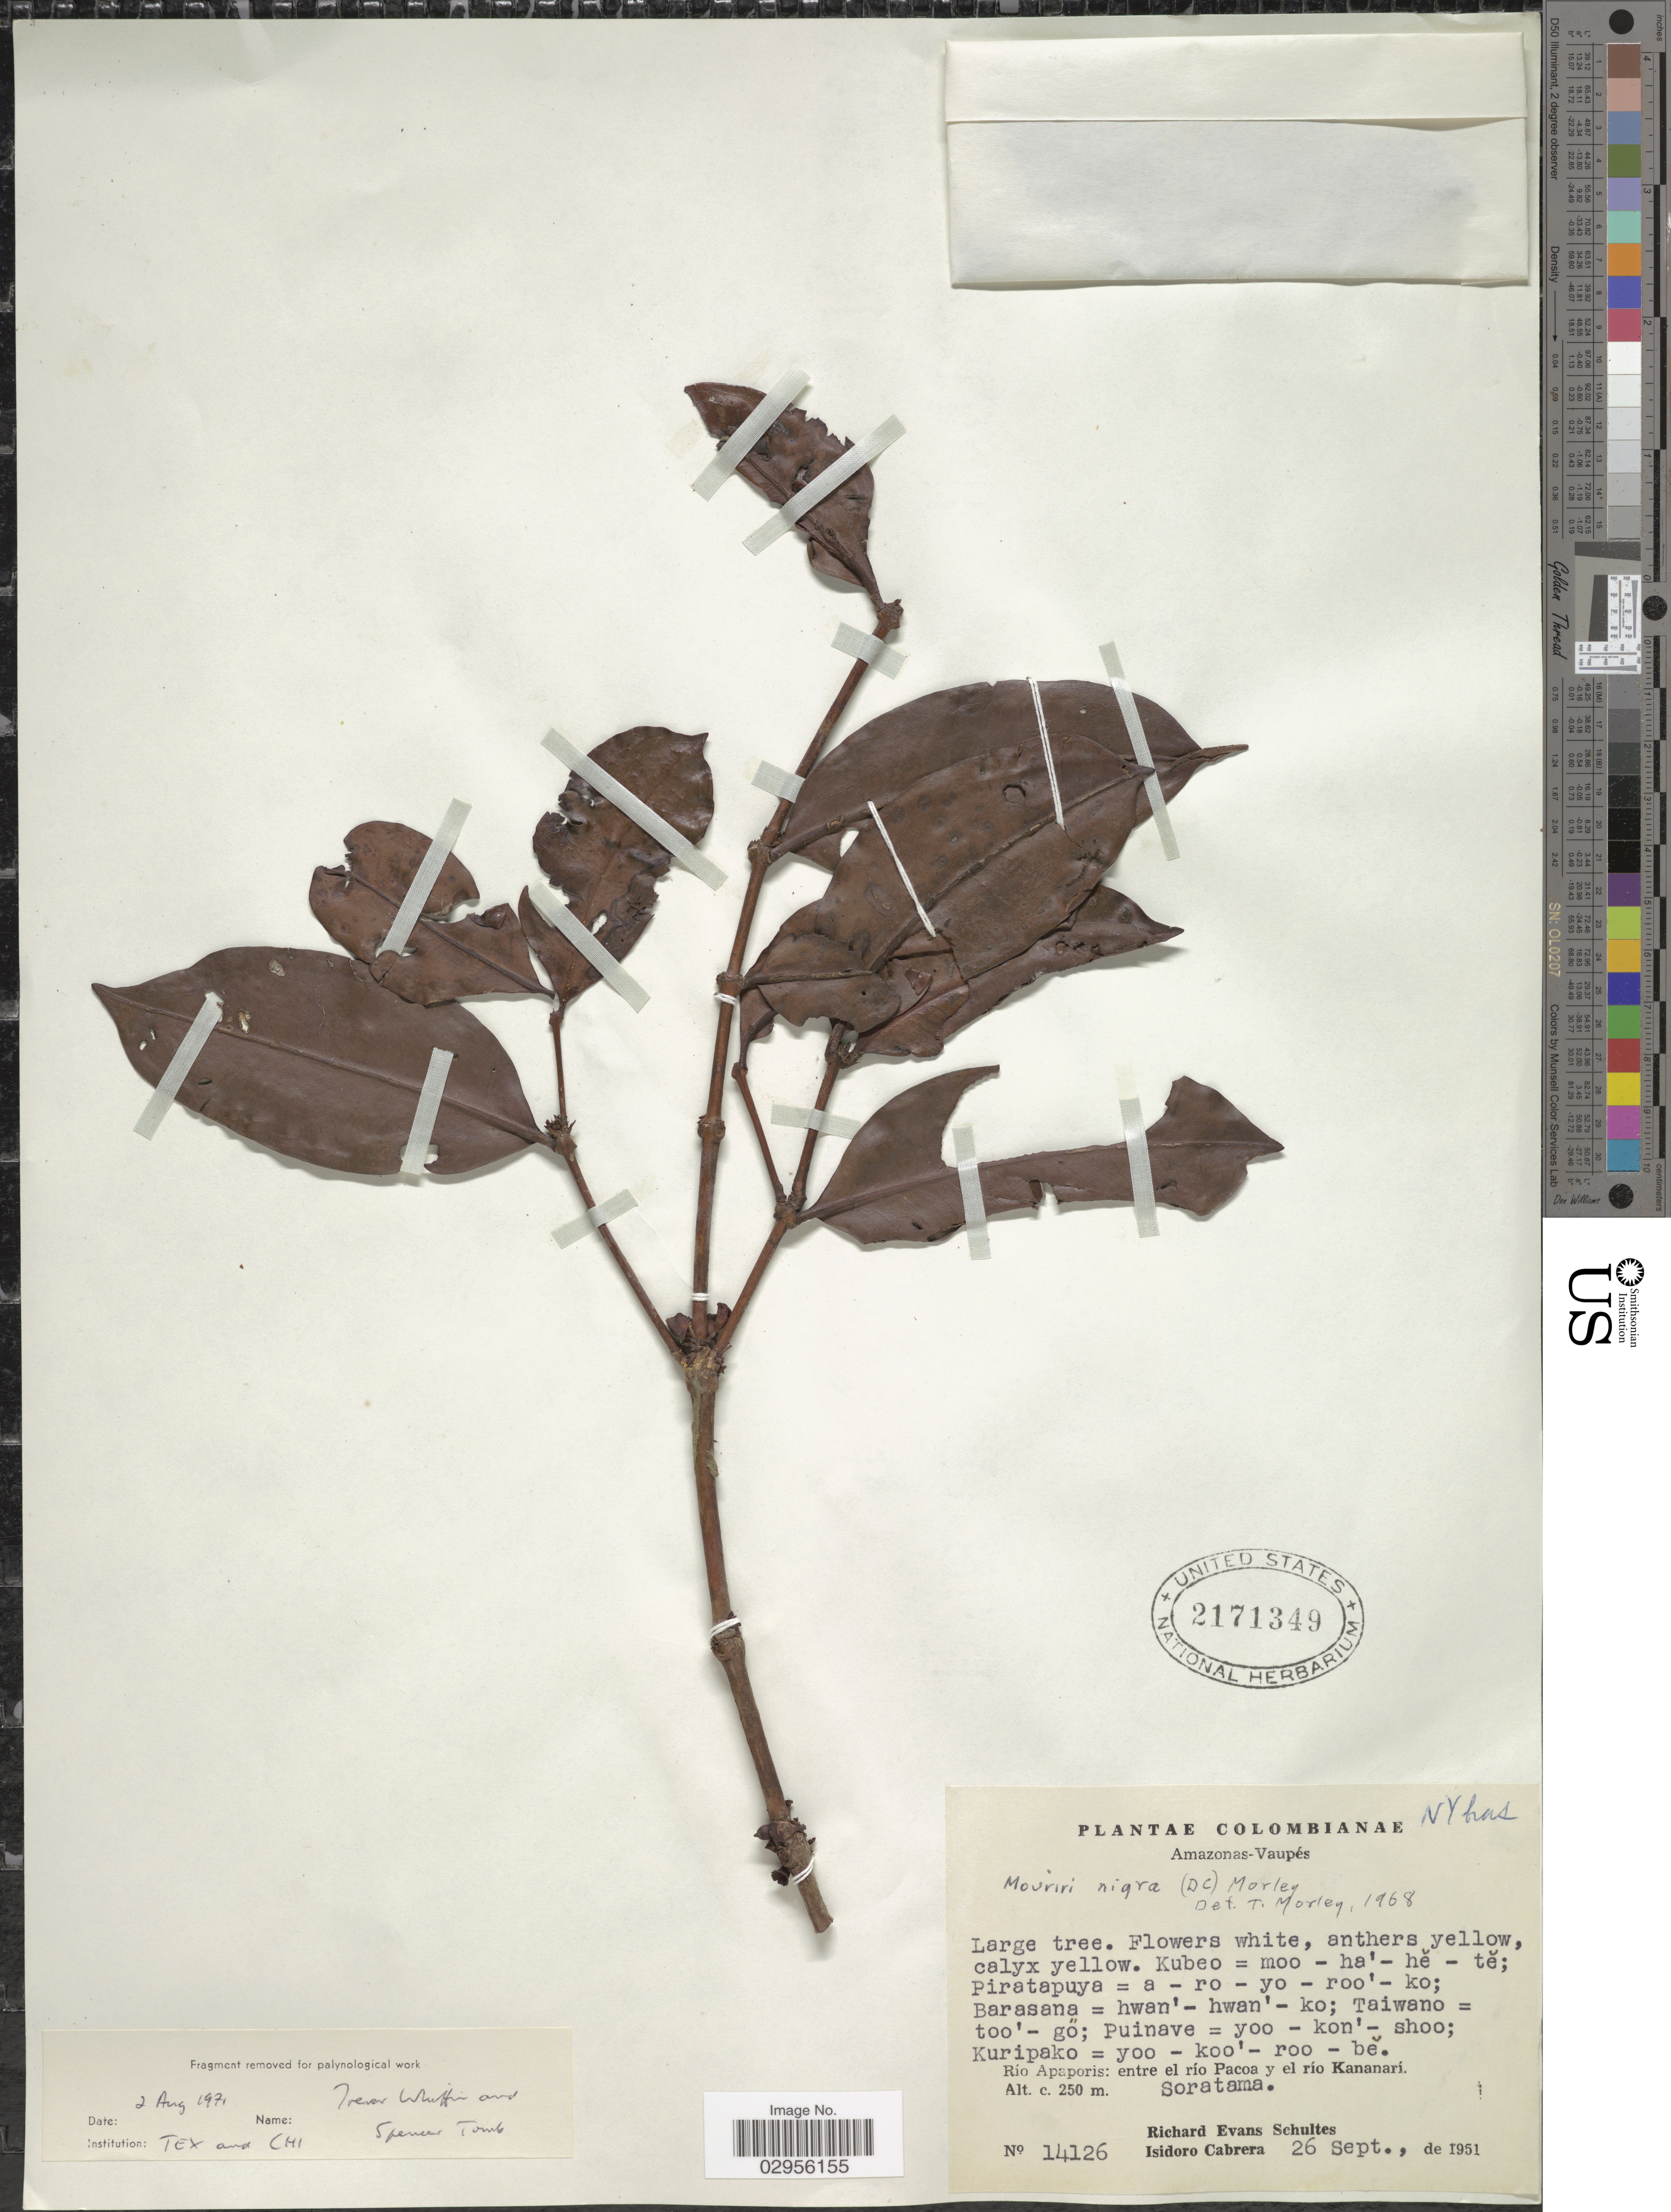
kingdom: Plantae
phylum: Tracheophyta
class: Magnoliopsida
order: Myrtales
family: Melastomataceae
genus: Mouriri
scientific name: Mouriri nigra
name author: (DC.) Morley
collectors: R. E. Schultes & I. Cabrera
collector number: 14126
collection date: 1951-09-26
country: Colombia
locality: Amazonas-Vaupés. Río Apaporis: entre el río Pacoa y el río Kananarí. Soratama.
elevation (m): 250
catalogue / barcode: US 2171349